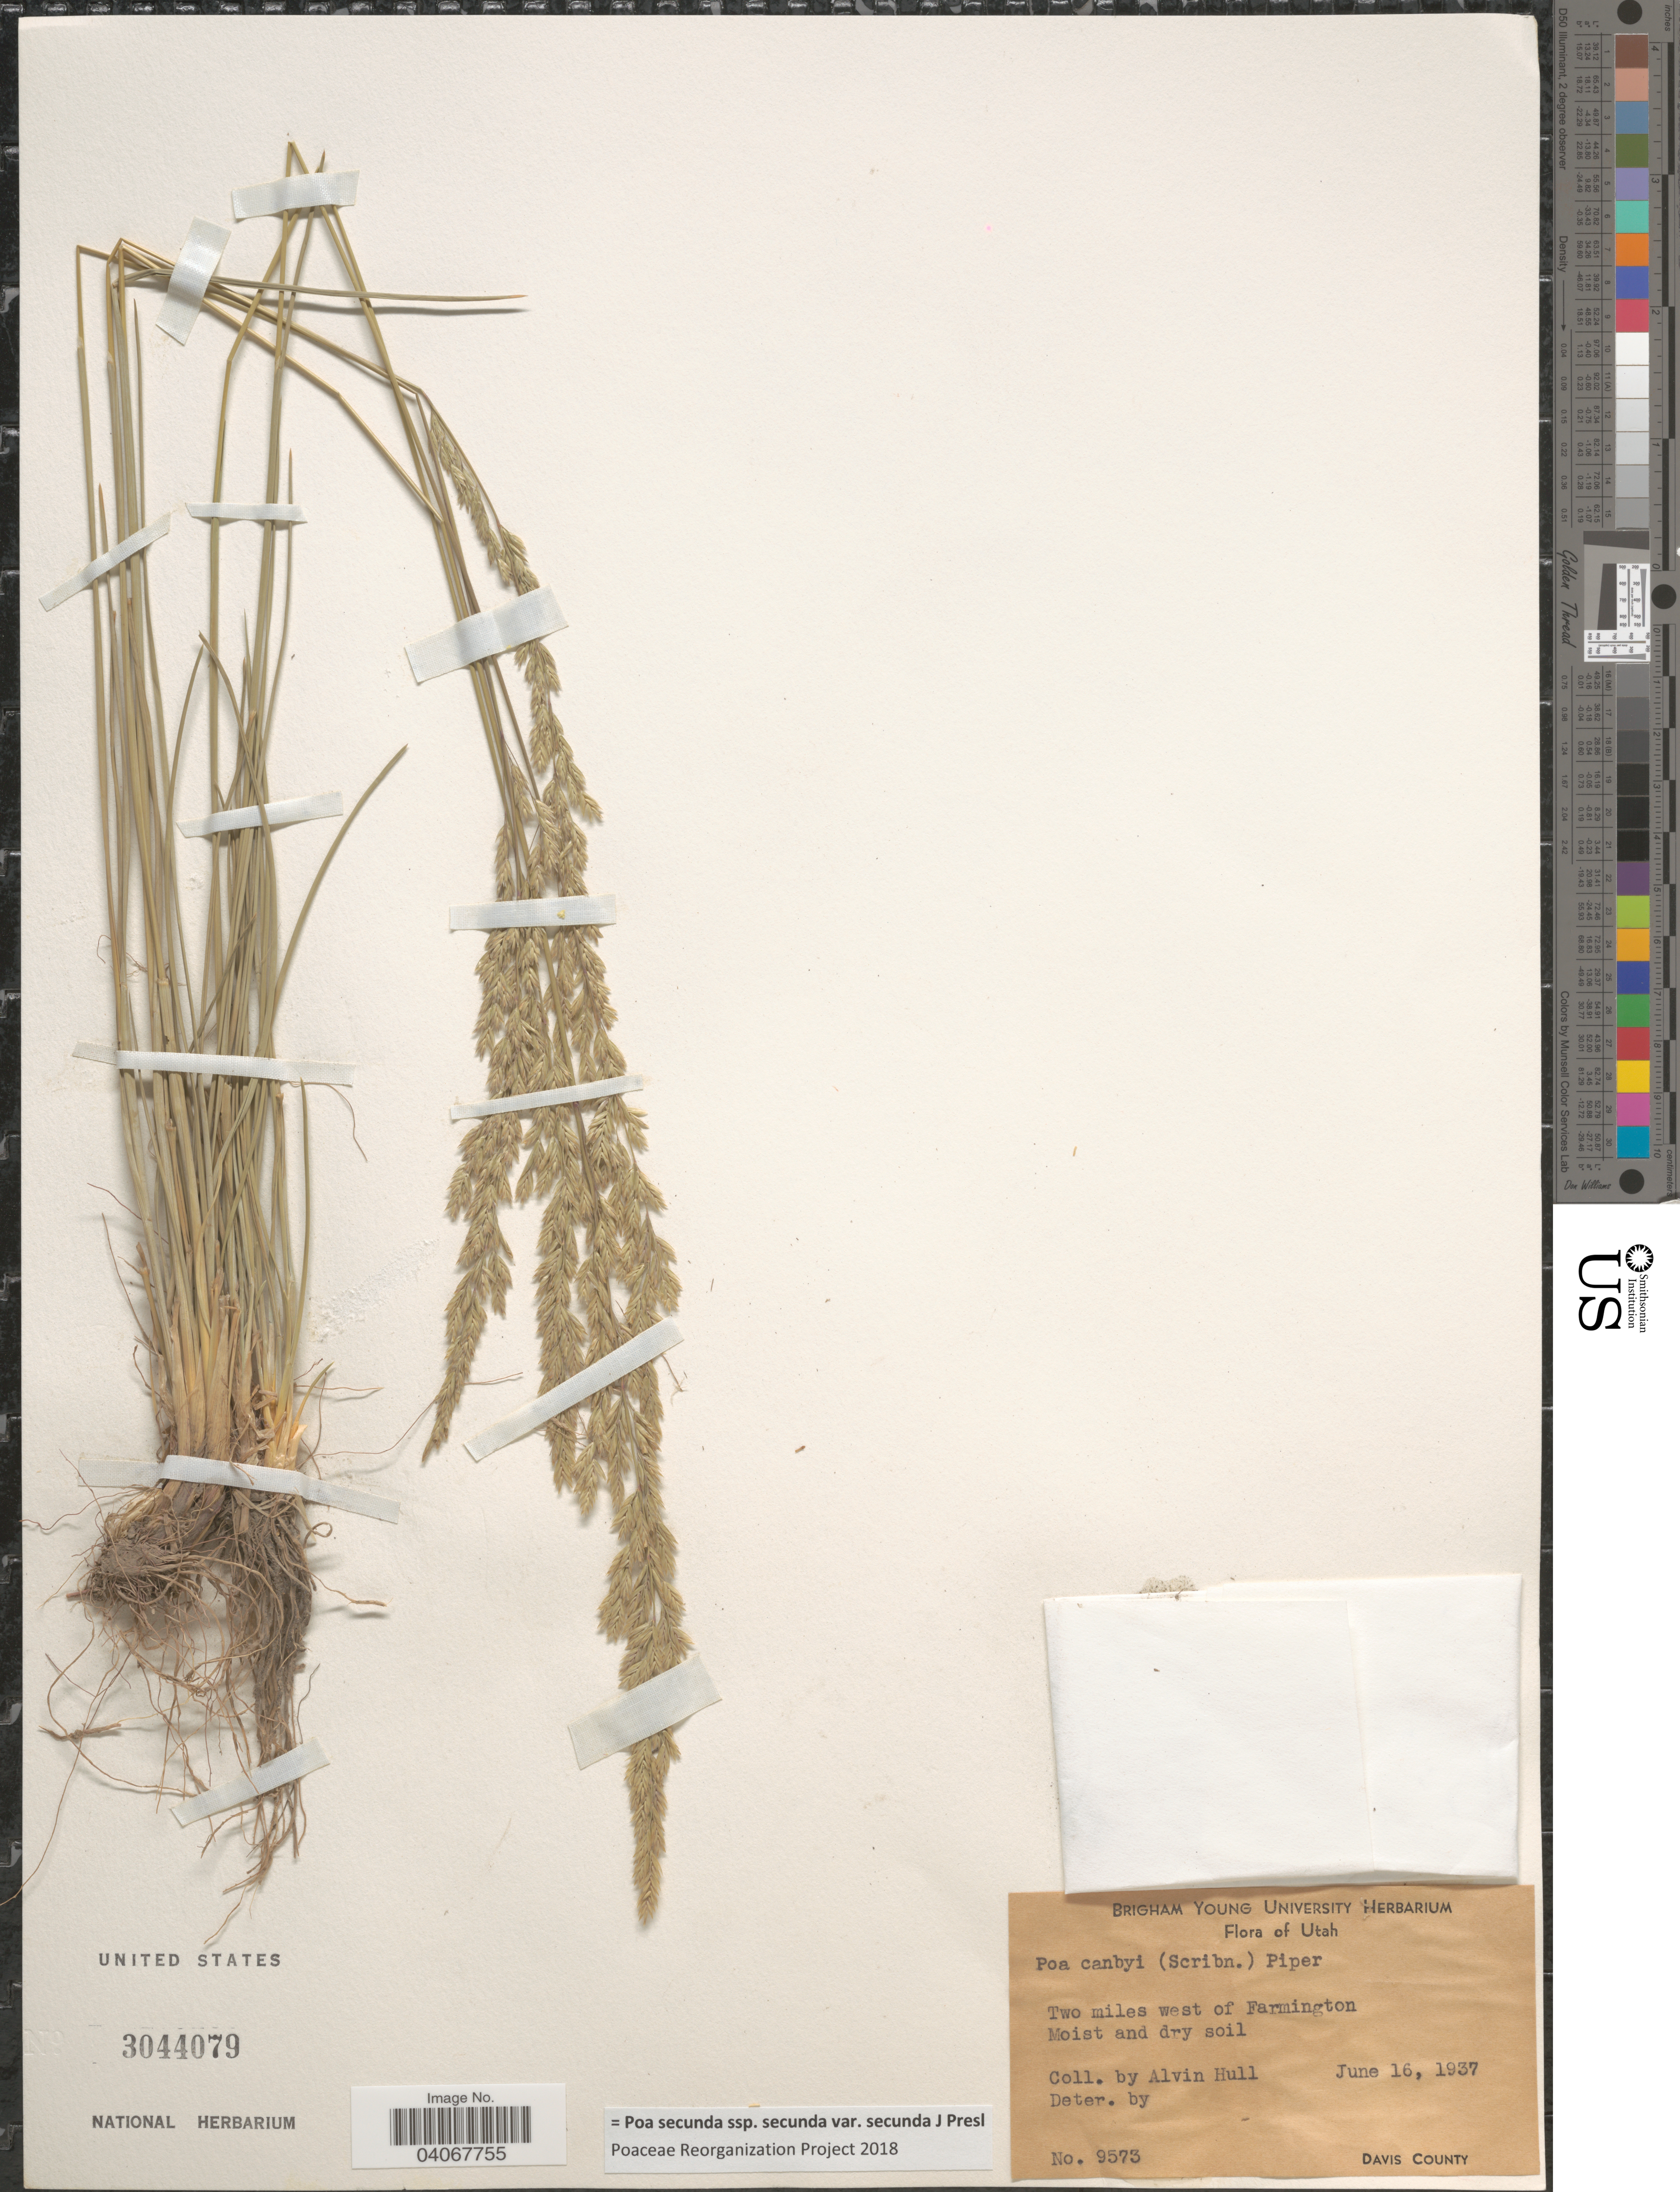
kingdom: Plantae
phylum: Tracheophyta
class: Liliopsida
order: Poales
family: Poaceae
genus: Poa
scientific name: Poa secunda subsp. secunda var. secunda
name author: J. Presl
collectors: A. Hull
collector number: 9573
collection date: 1937-06-16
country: United States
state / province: Utah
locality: Two miles west of Farmington. Davis County.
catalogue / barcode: US 3044079